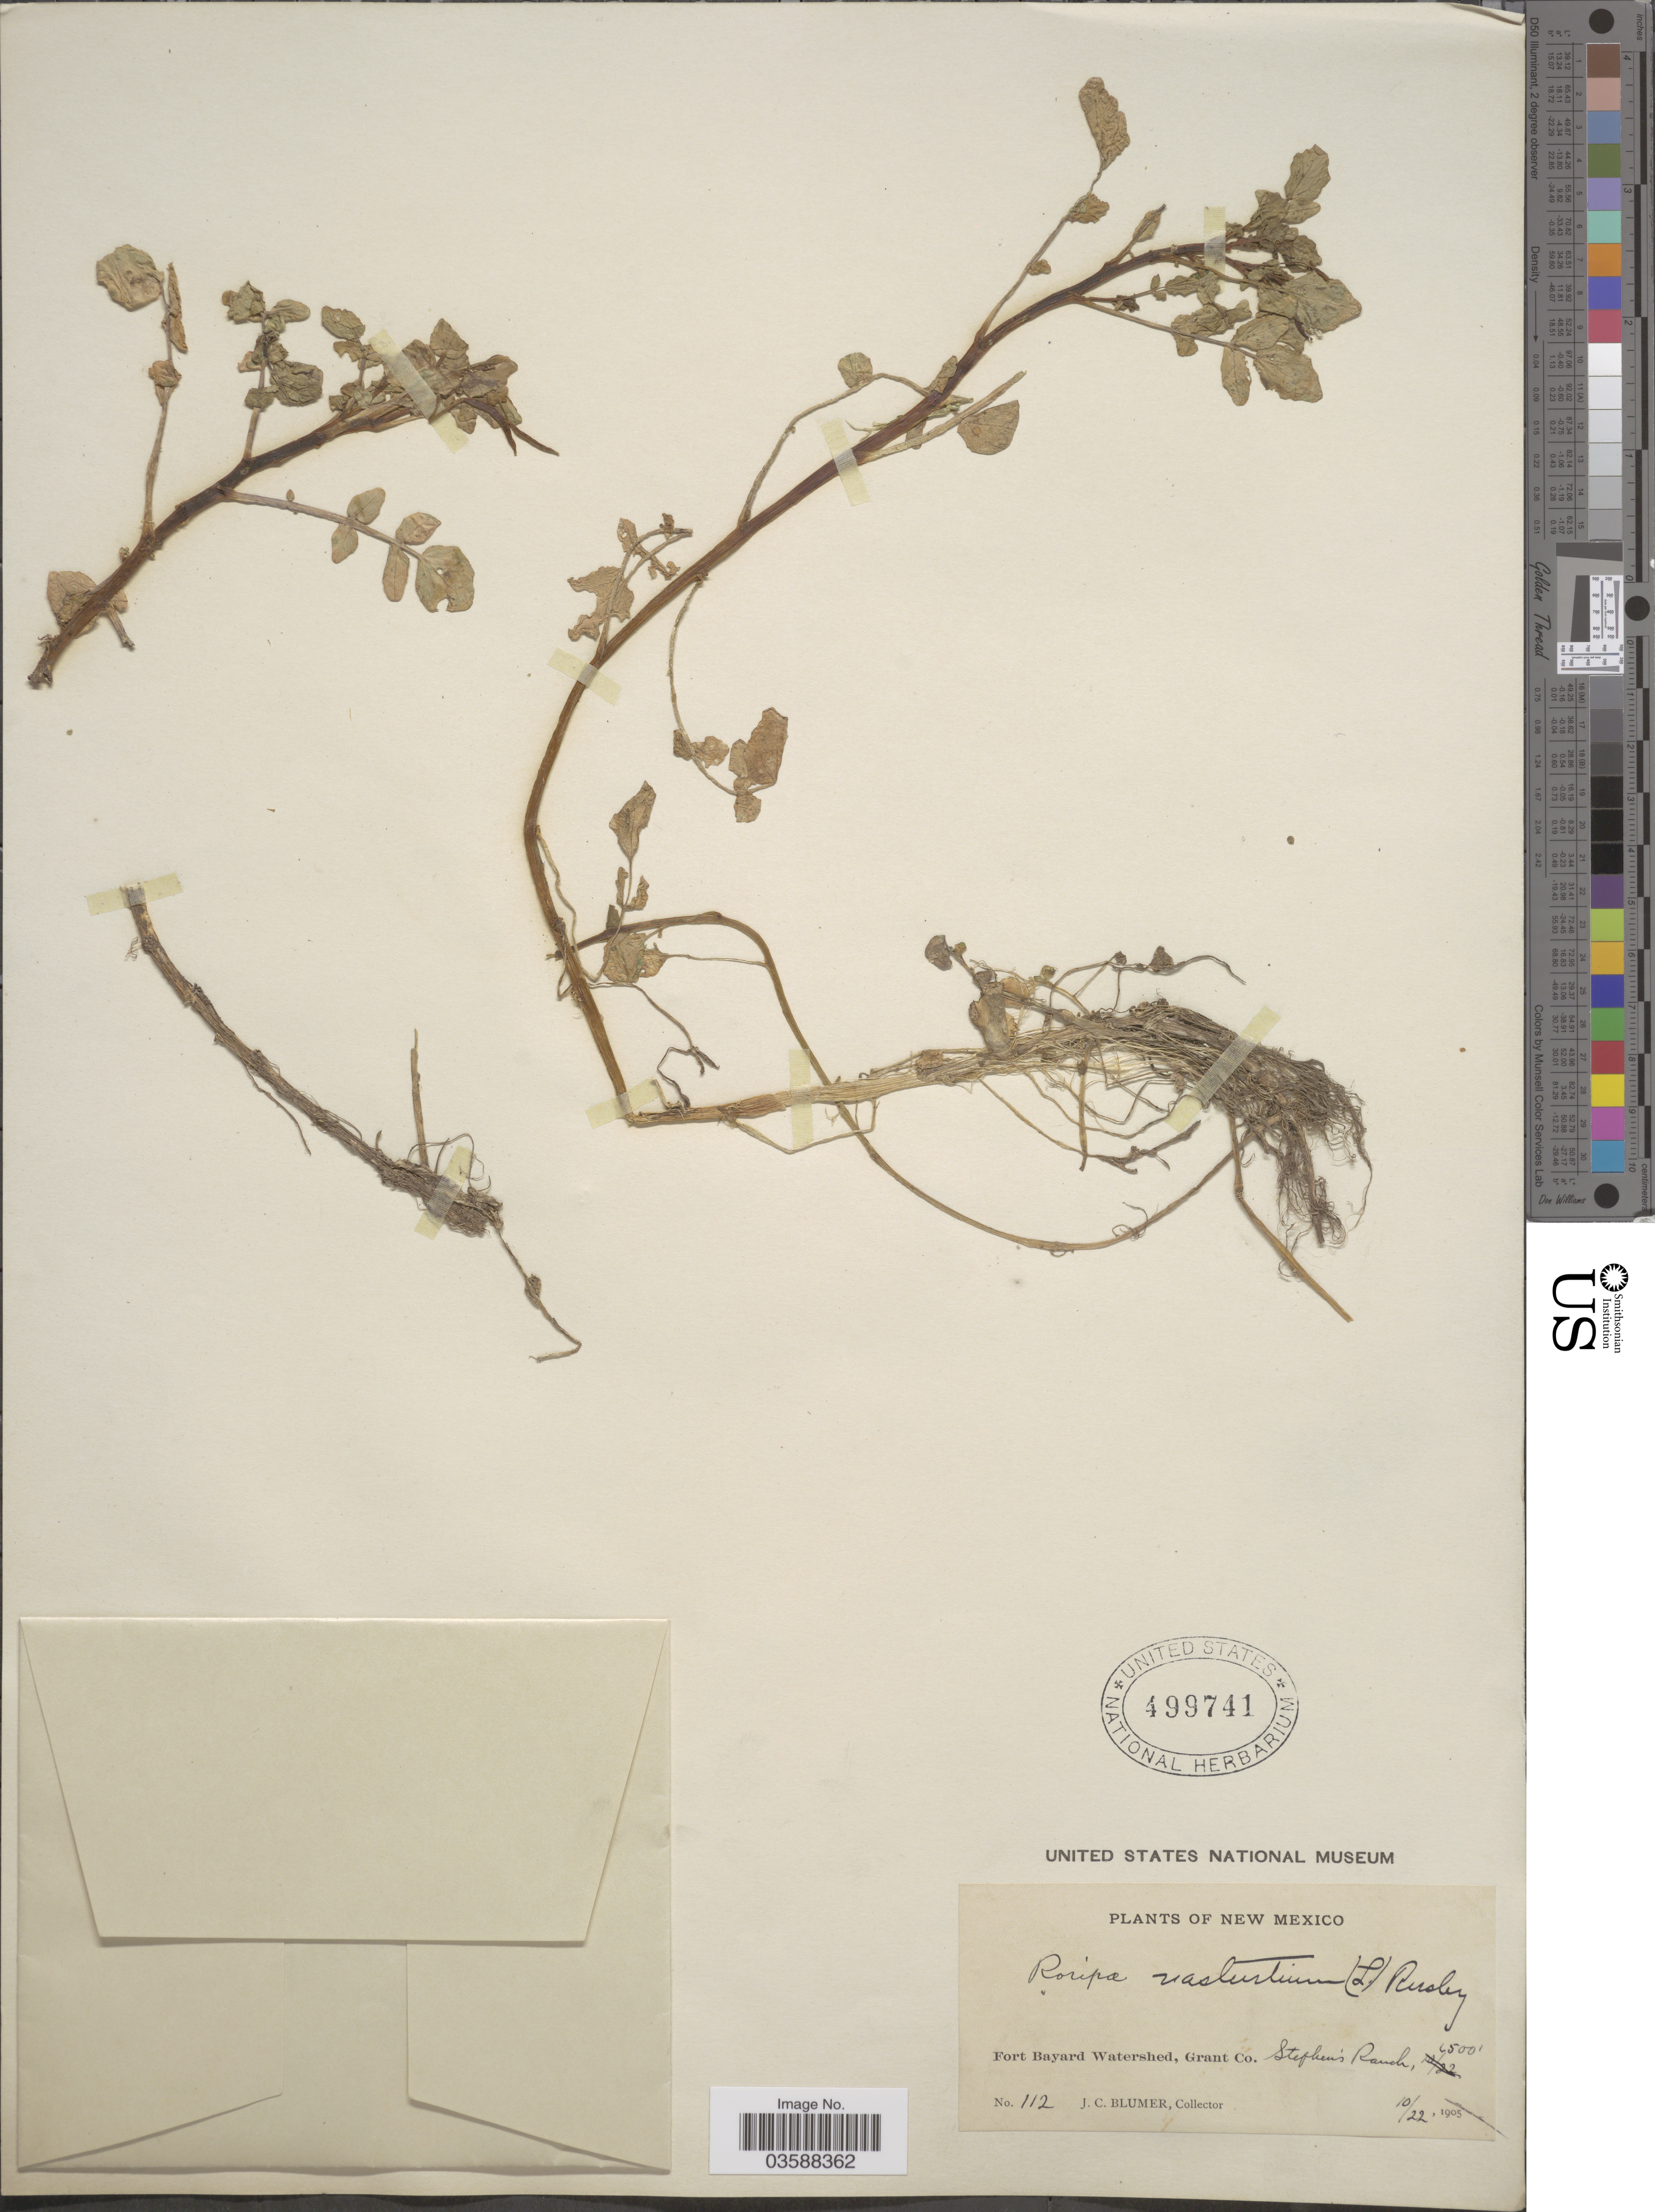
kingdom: Plantae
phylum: Tracheophyta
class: Magnoliopsida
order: Brassicales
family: Brassicaceae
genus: Nasturtium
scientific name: Nasturtium officinale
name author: R. Br.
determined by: Strong, M. T., (US), Smithsonian Institution - National Museum of Natural History (UNITED STATES)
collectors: J. C. Blumer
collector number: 112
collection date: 1905-10-22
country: United States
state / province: New Mexico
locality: Fort Bayard Watershed, Grant Co, Stephens Ranch.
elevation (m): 1372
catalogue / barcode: US 499741